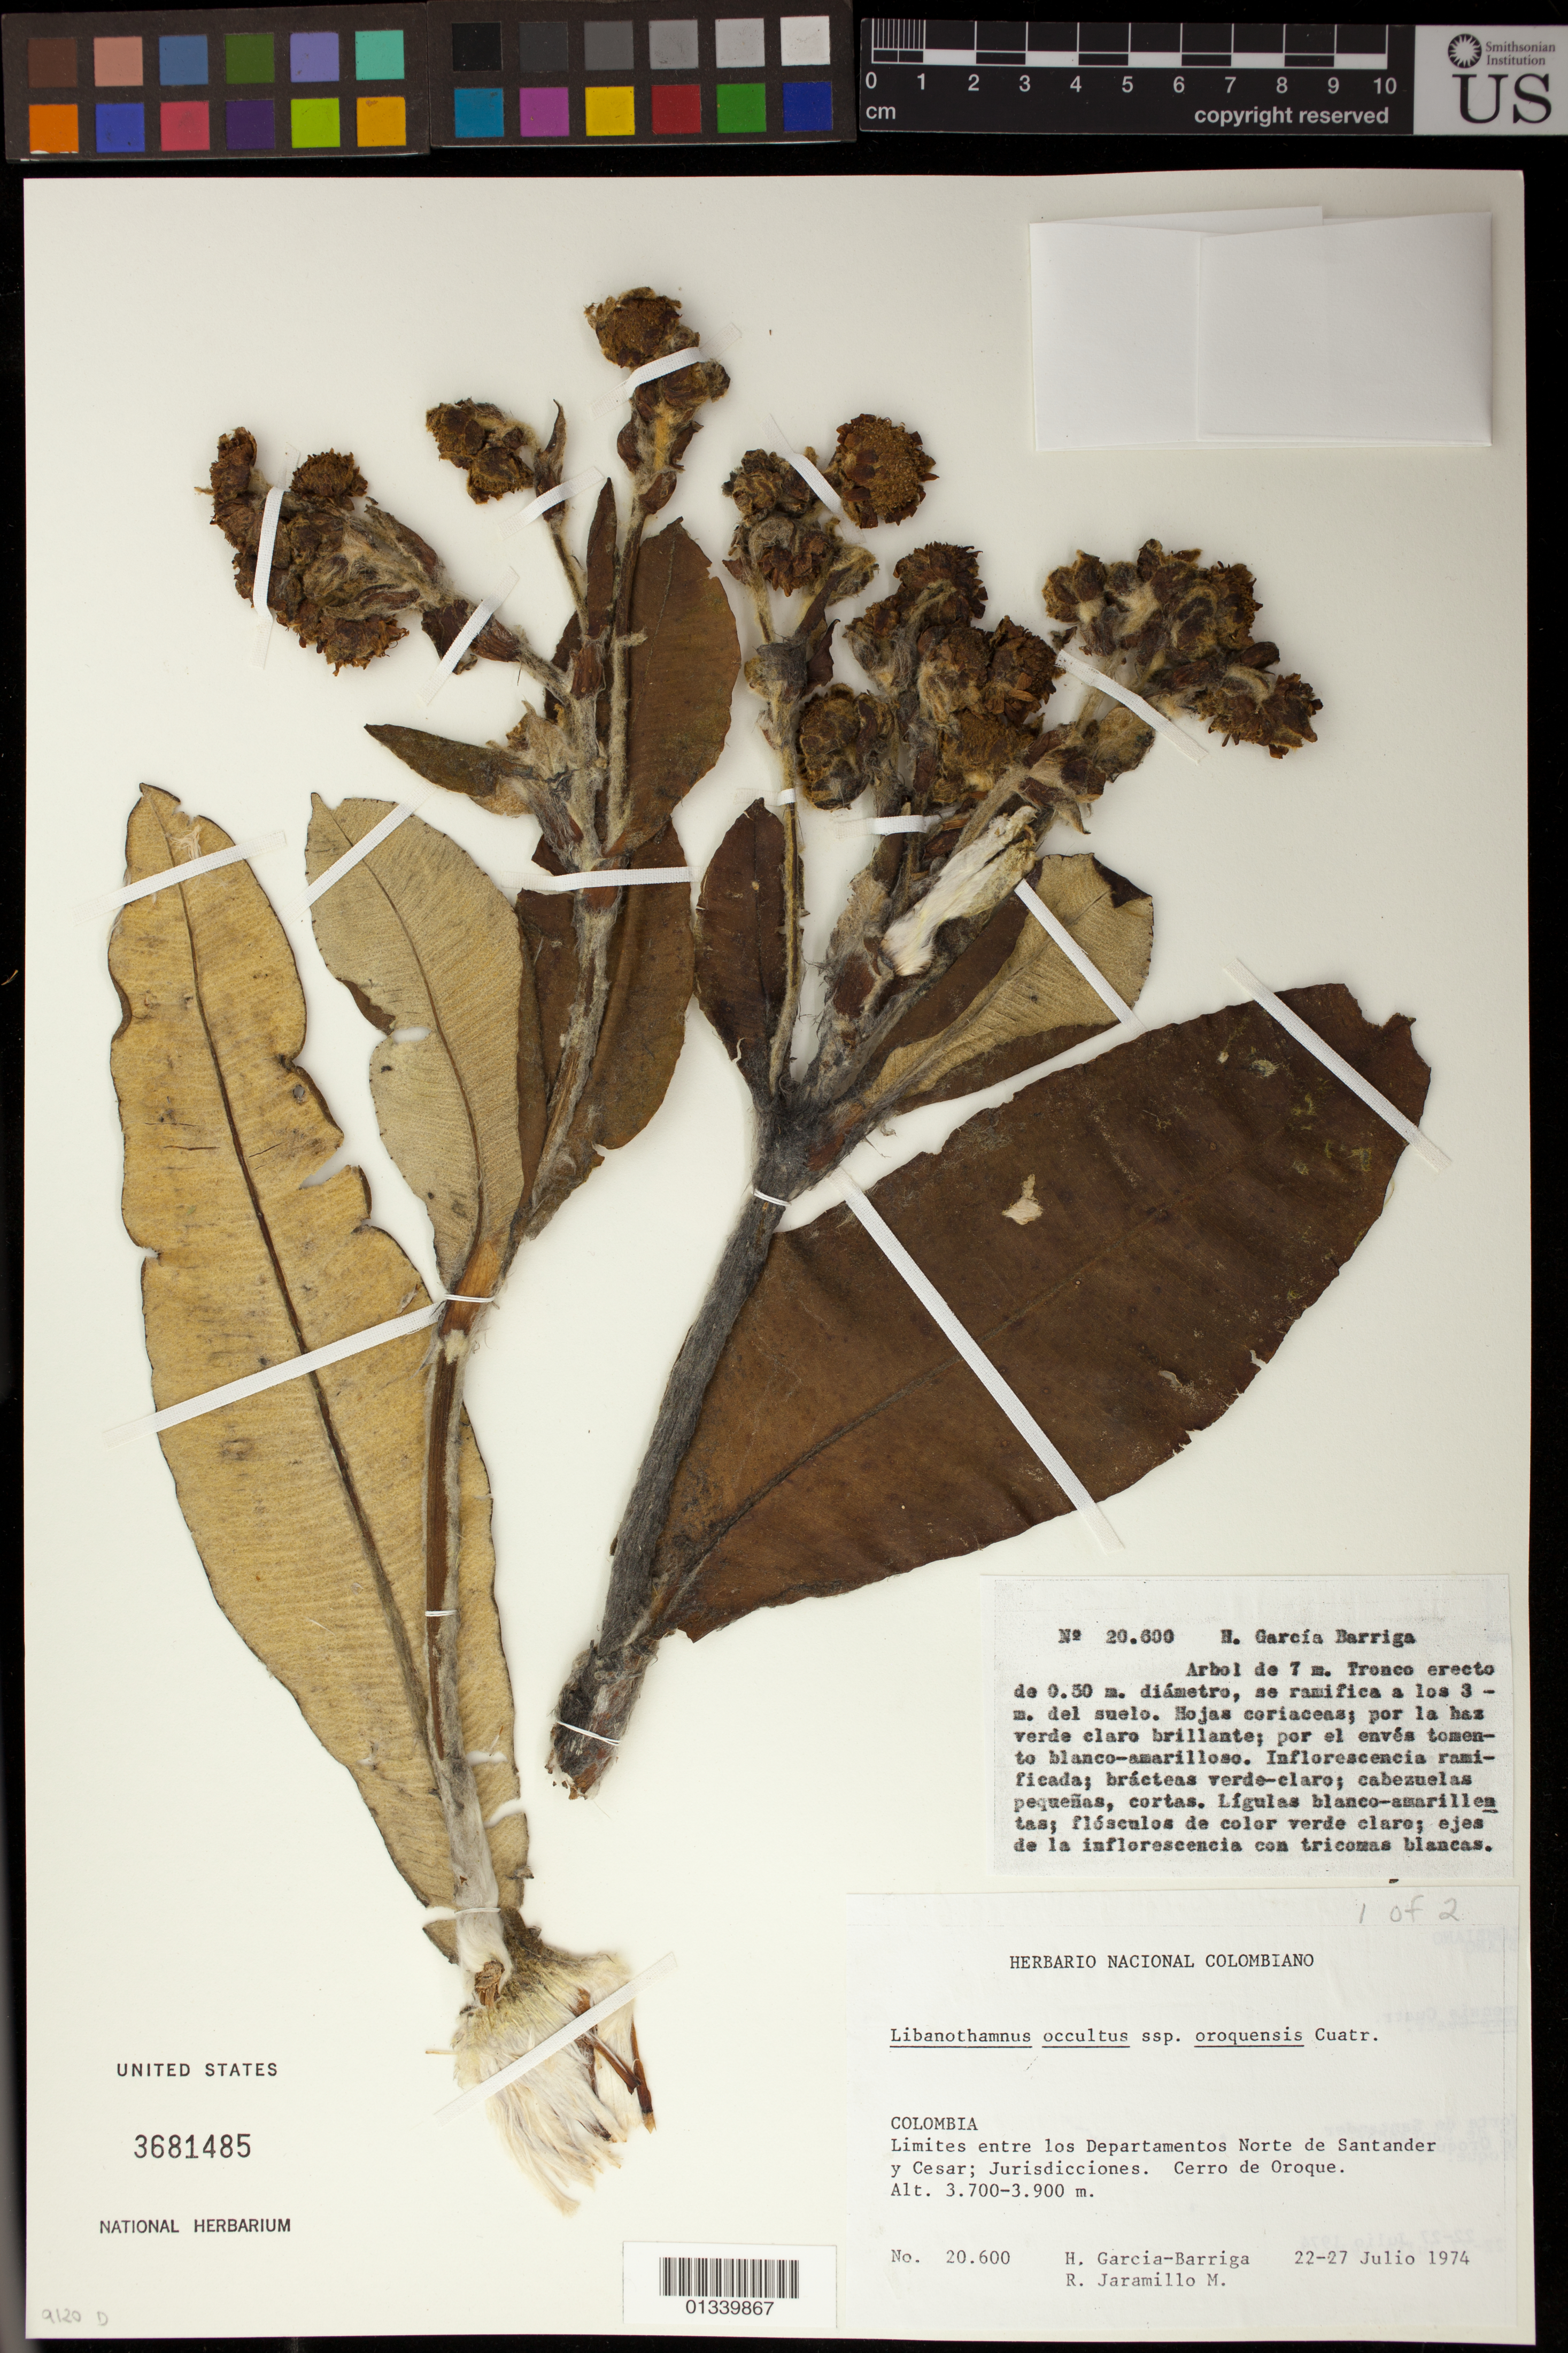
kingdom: Plantae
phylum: Tracheophyta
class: Magnoliopsida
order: Asterales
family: Asteraceae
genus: Libanothamnus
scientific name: Libanothamnus occultus subsp. oroquensis Cuatrec., ined. 2012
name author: Cuatrec.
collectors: H. García Barriga & R. Jaramillo M.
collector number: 20.6OO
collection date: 1974-07-22/1974-07-27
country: Colombia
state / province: César / Norte de Santander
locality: Limites entre los Departamentos Norte de Santander y Cesar; Jurisdicciones. Cerro de Oroque.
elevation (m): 3.7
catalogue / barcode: US 3681485